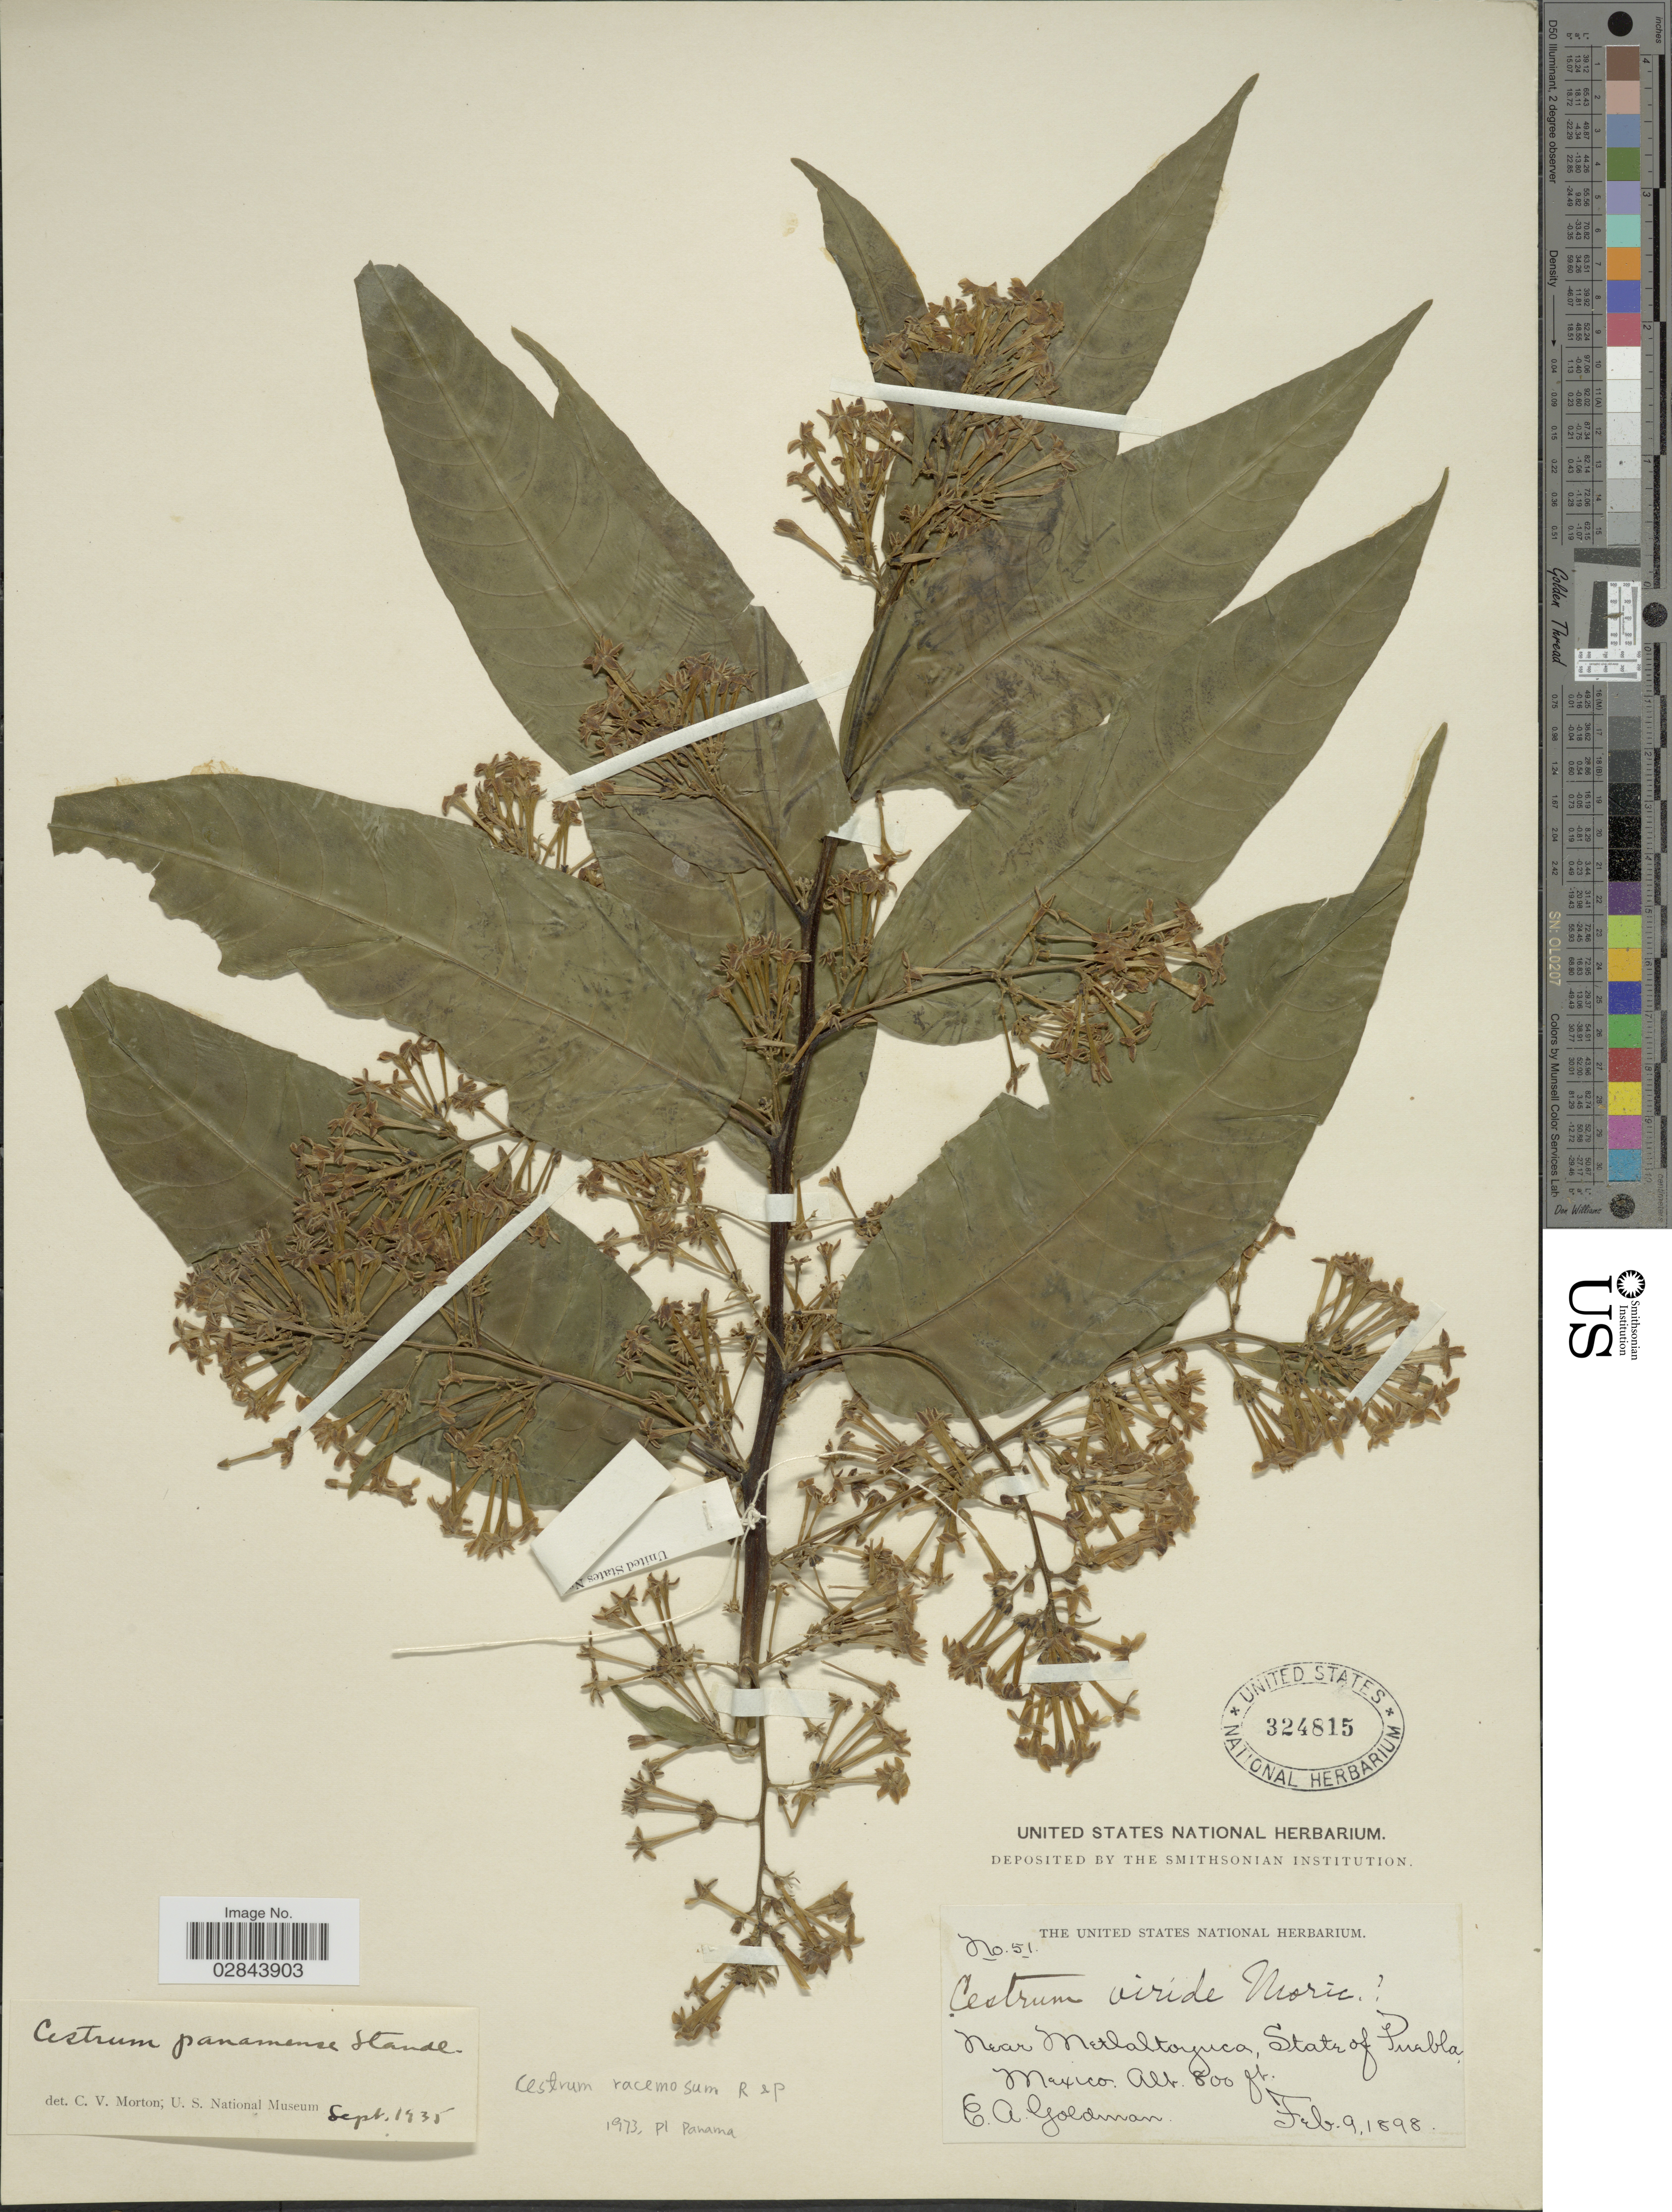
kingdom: Plantae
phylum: Tracheophyta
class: Magnoliopsida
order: Solanales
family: Solanaceae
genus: Cestrum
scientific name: Cestrum racemosum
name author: Ruiz & Pav.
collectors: E. A. Goldman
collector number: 51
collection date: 1898-02-09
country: Mexico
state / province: Puebla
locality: Near Metlaltoyuca.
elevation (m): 244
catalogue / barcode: US 324815